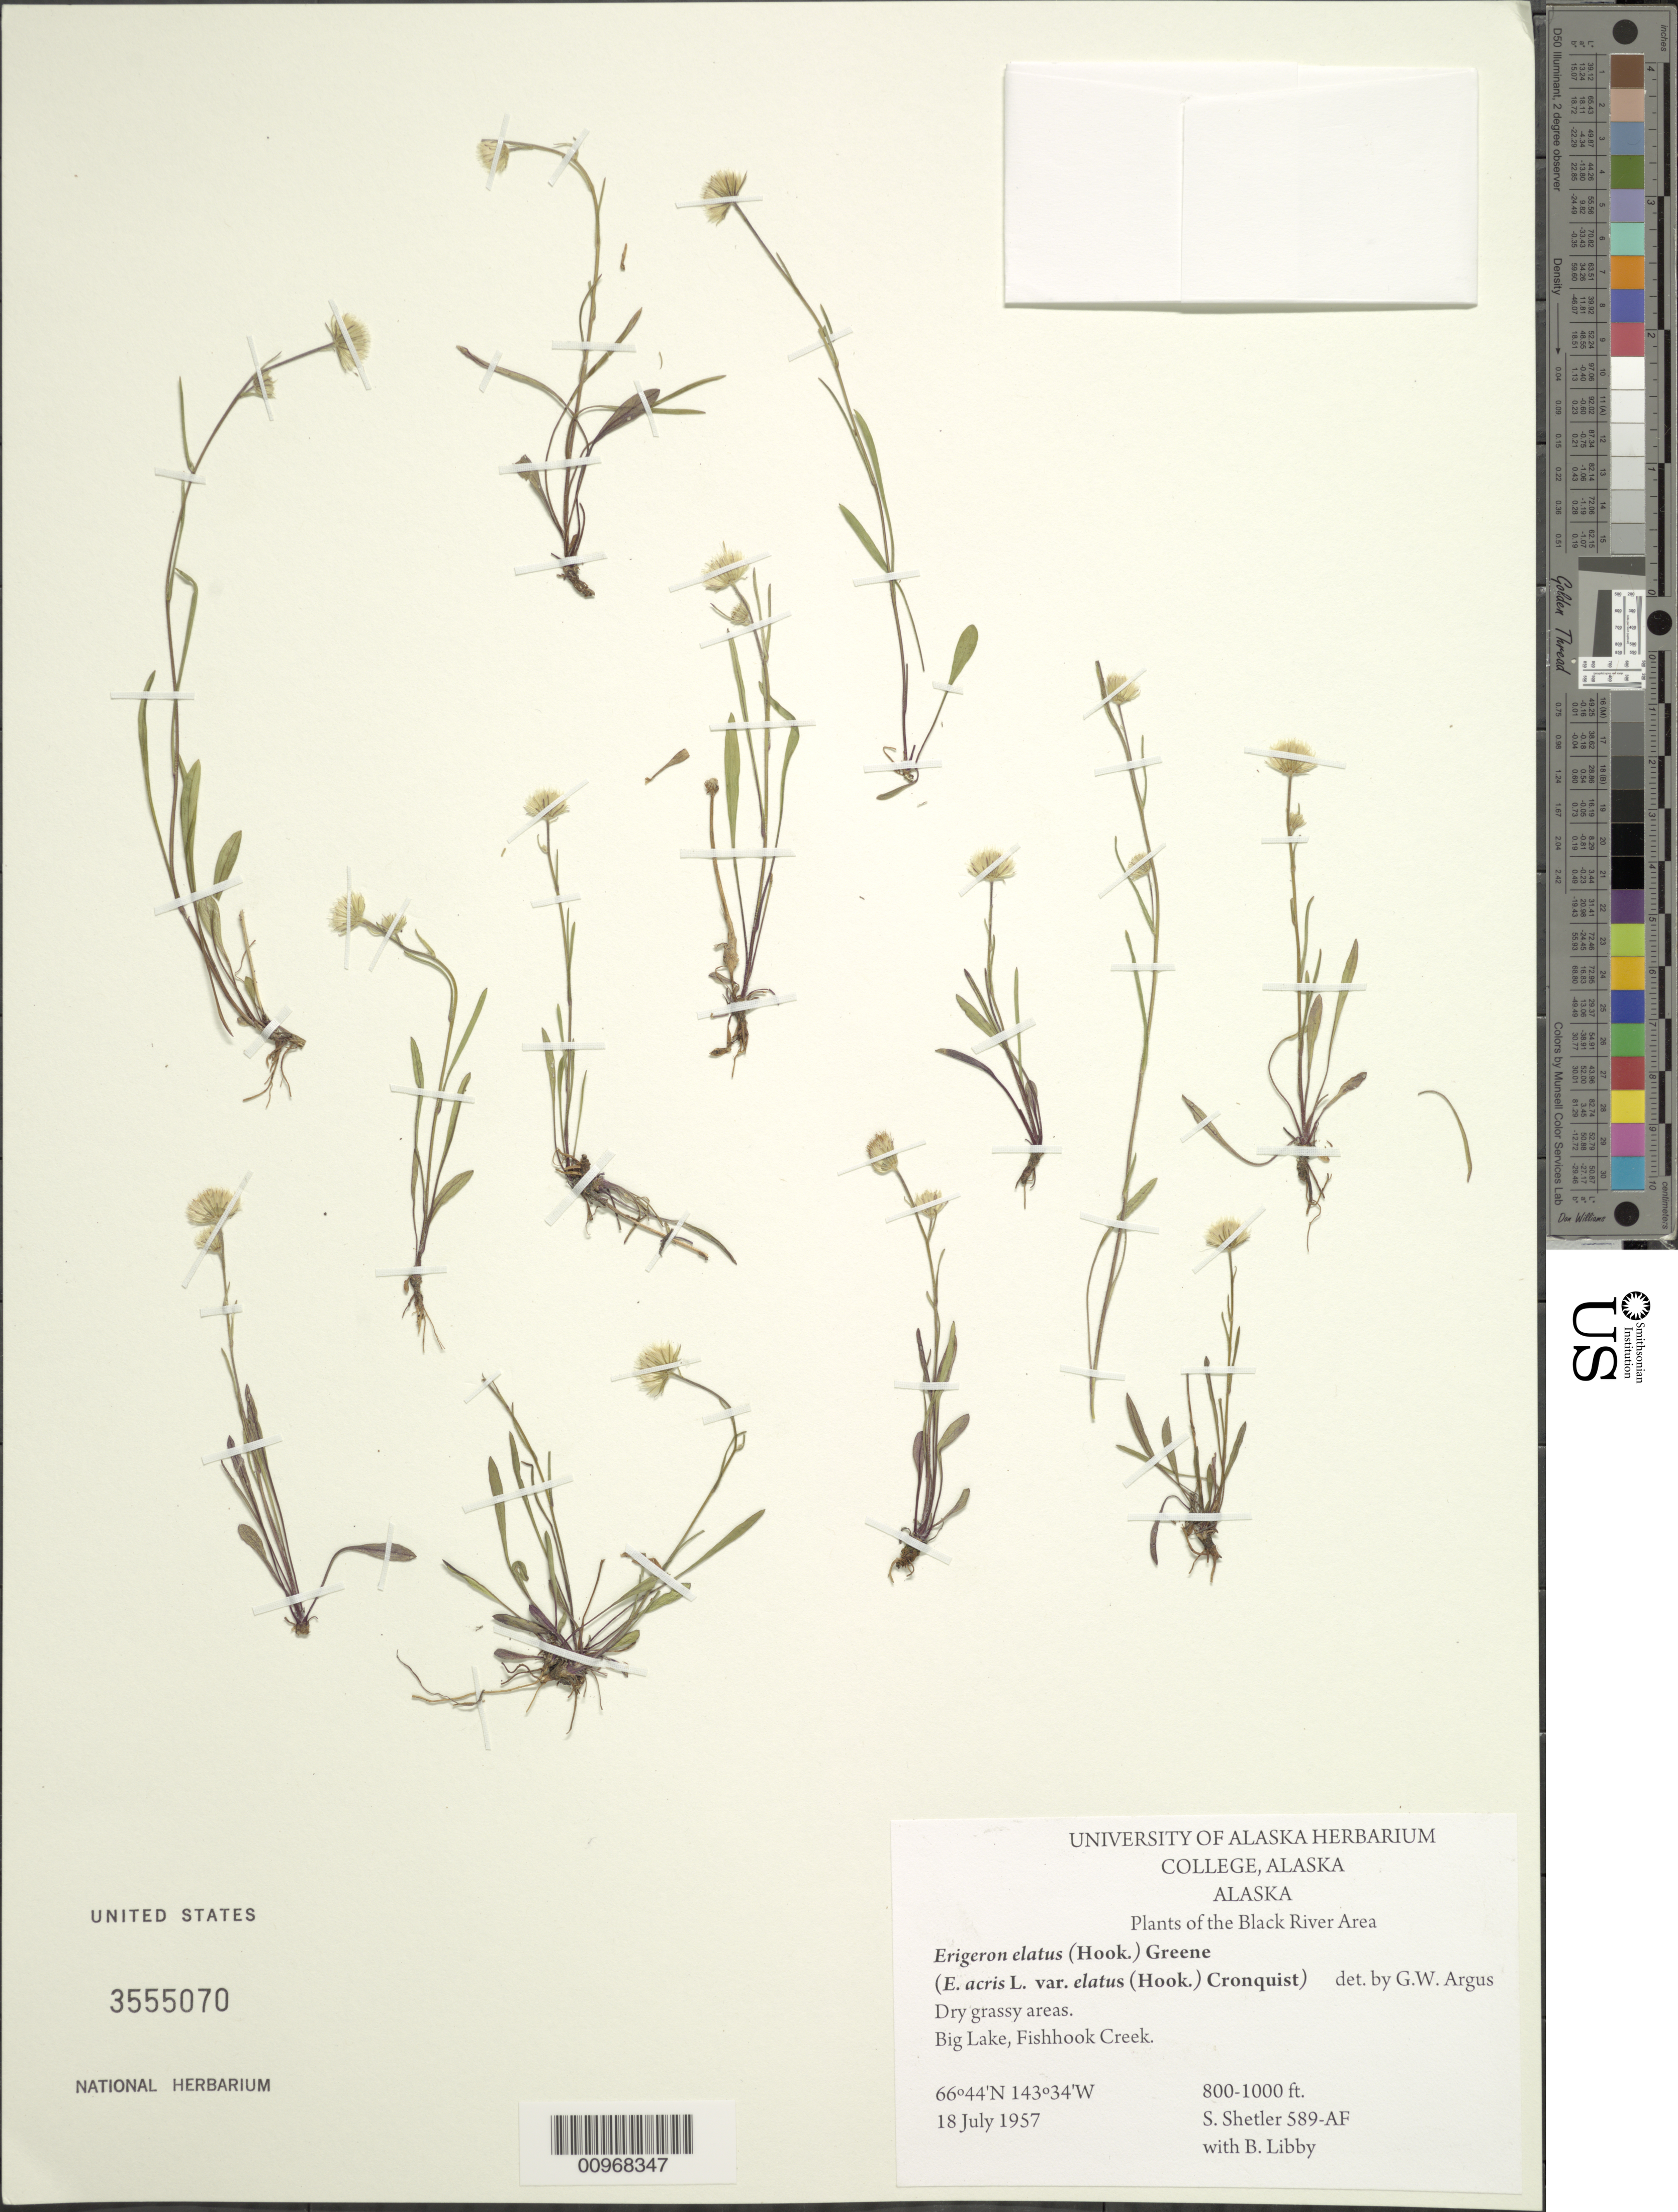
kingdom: Plantae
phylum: Tracheophyta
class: Magnoliopsida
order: Asterales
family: Asteraceae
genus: Erigeron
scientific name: Erigeron elatus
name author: (Hook.) Greene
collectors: S. Shetler & B. Libby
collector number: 589-AF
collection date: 1957-07-18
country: United States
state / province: Alaska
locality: Black River Area, Big Lake, Fishhook Creek.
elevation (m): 244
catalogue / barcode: US 3555070